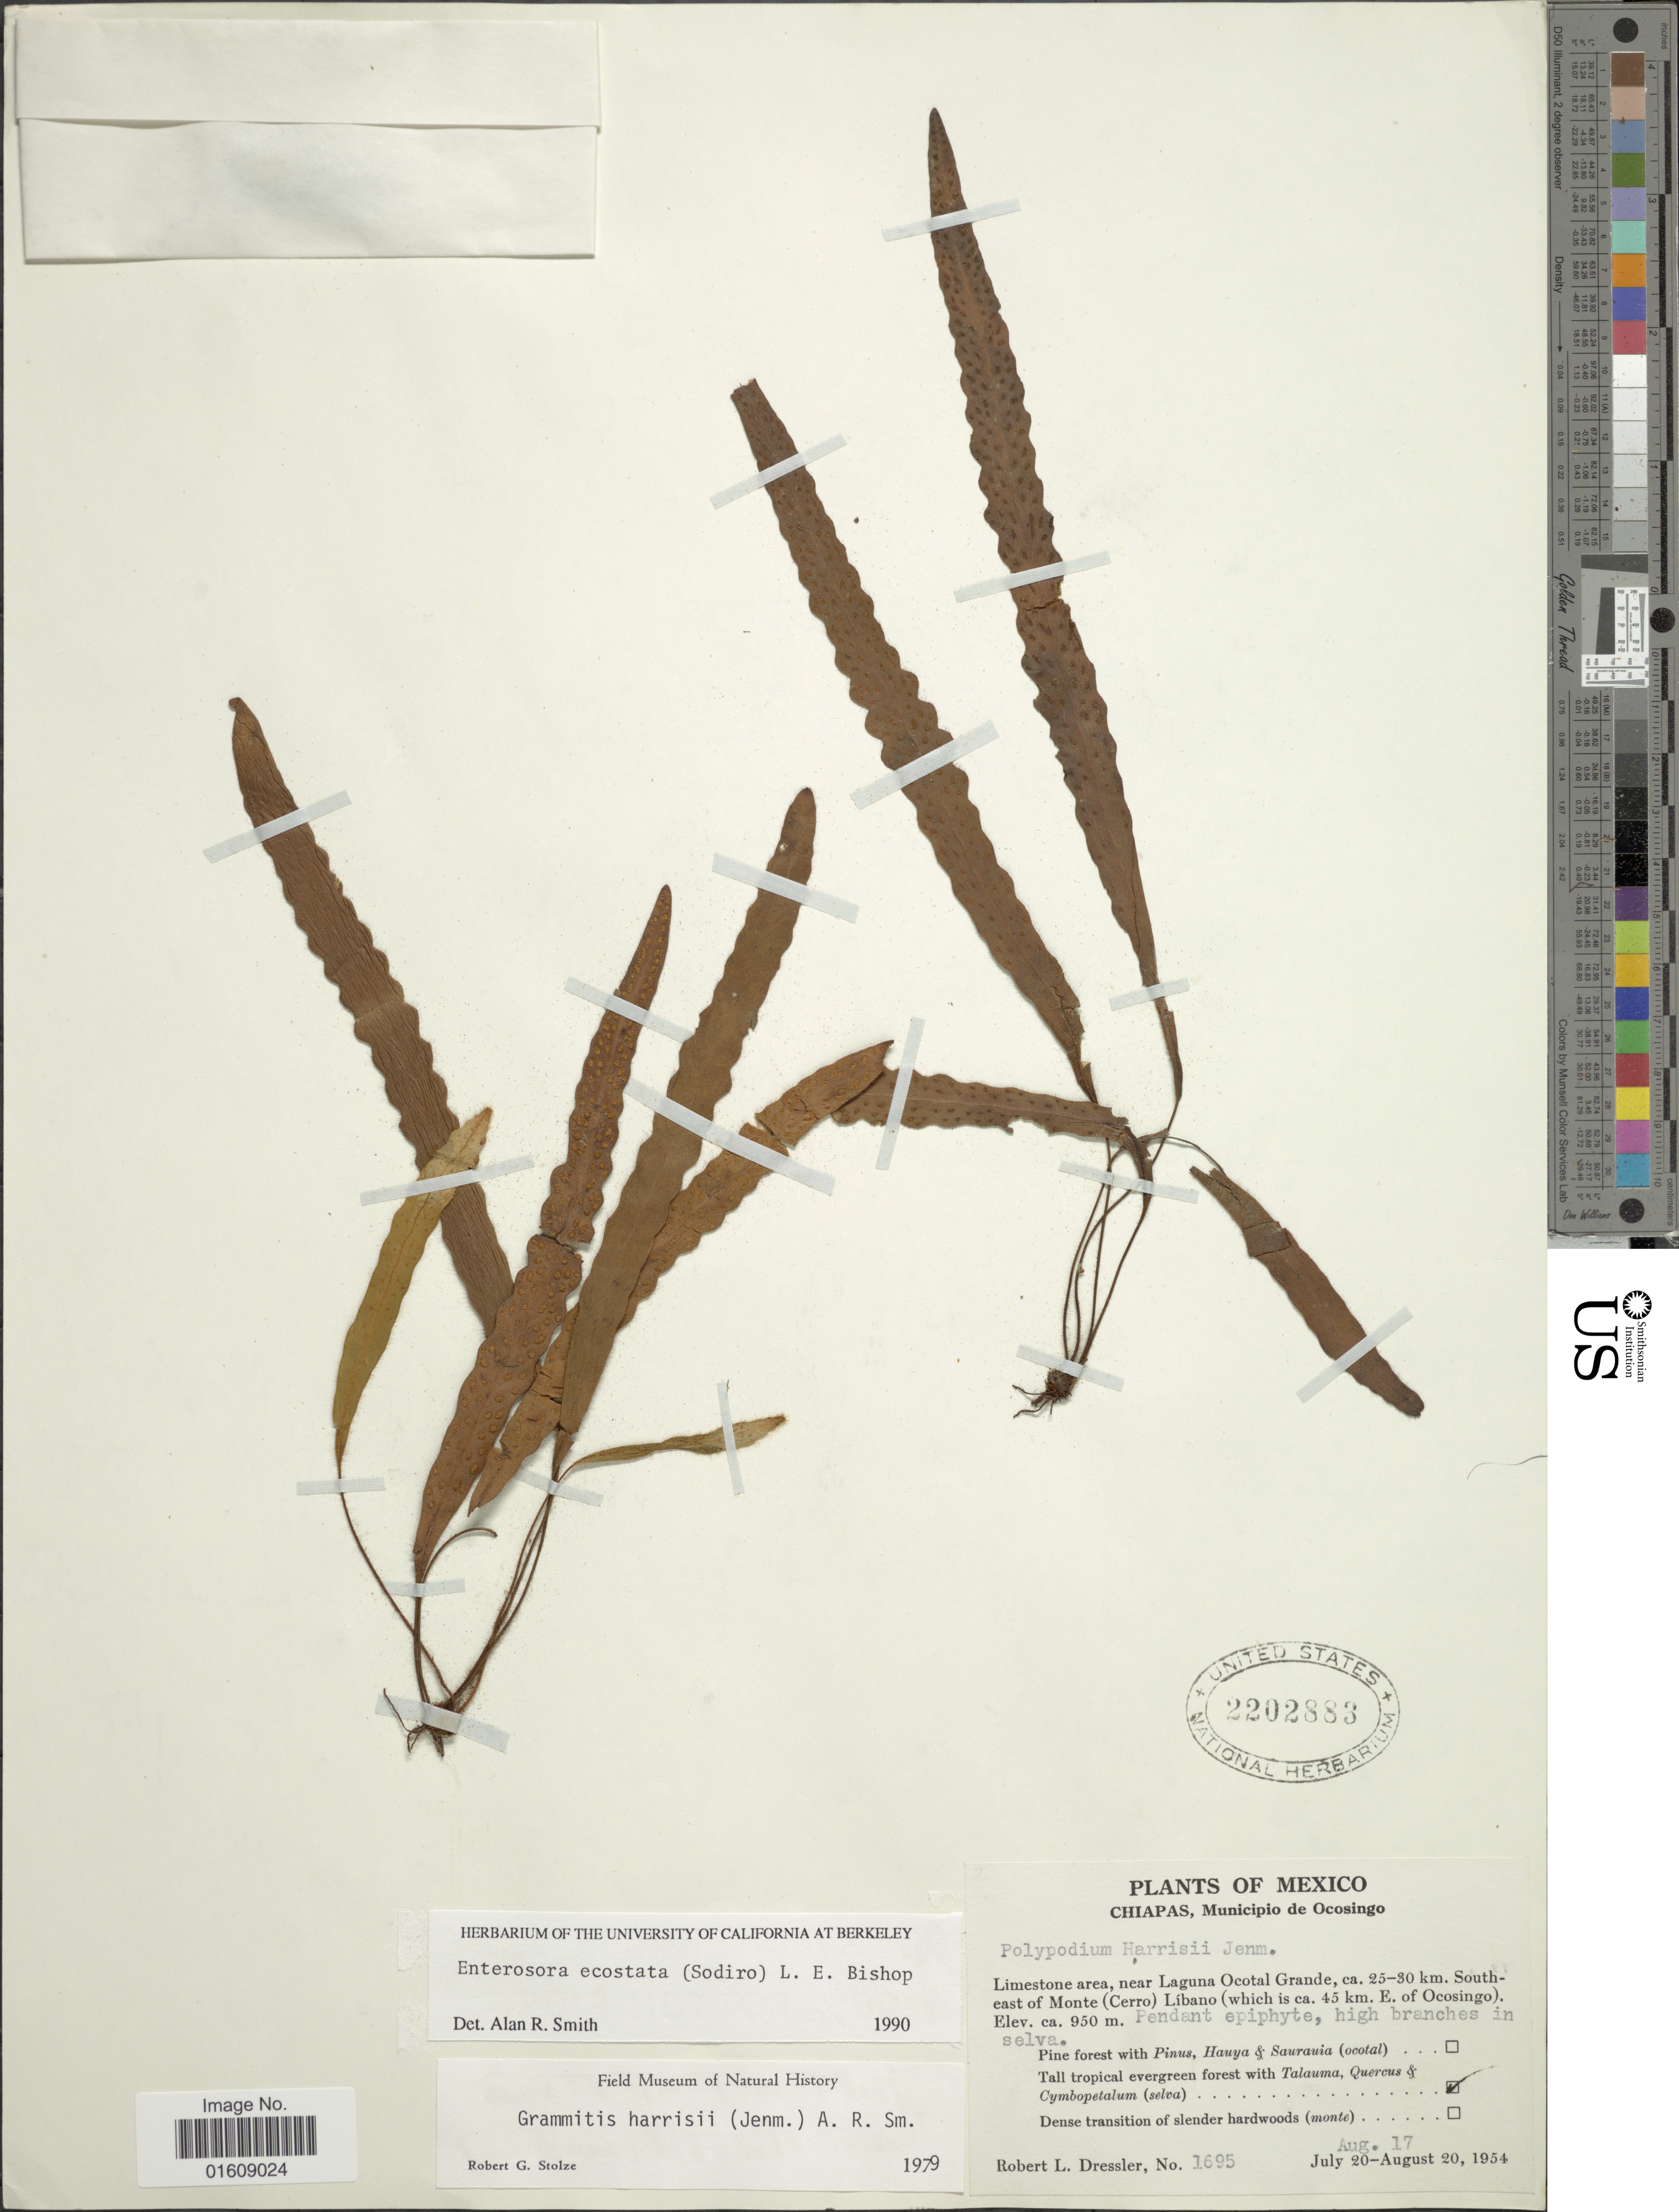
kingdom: Plantae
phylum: Tracheophyta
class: Polypodiopsida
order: Polypodiales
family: Polypodiaceae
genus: Enterosora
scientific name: Enterosora ecostata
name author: (Sodiro) L.E. Bishop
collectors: R. Dressler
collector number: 1695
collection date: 1954-08-17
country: Mexico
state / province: Chiapas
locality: Mexico, Chiapas, Municipio de Ocosingo, Limestone area, near Laguna Ocotal Grande, ca. 25-30 km. South-east of Monte (Cerro) Líbano ( which is ca. 45 km. E. of Ocosingo).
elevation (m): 950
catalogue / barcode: US 2202883